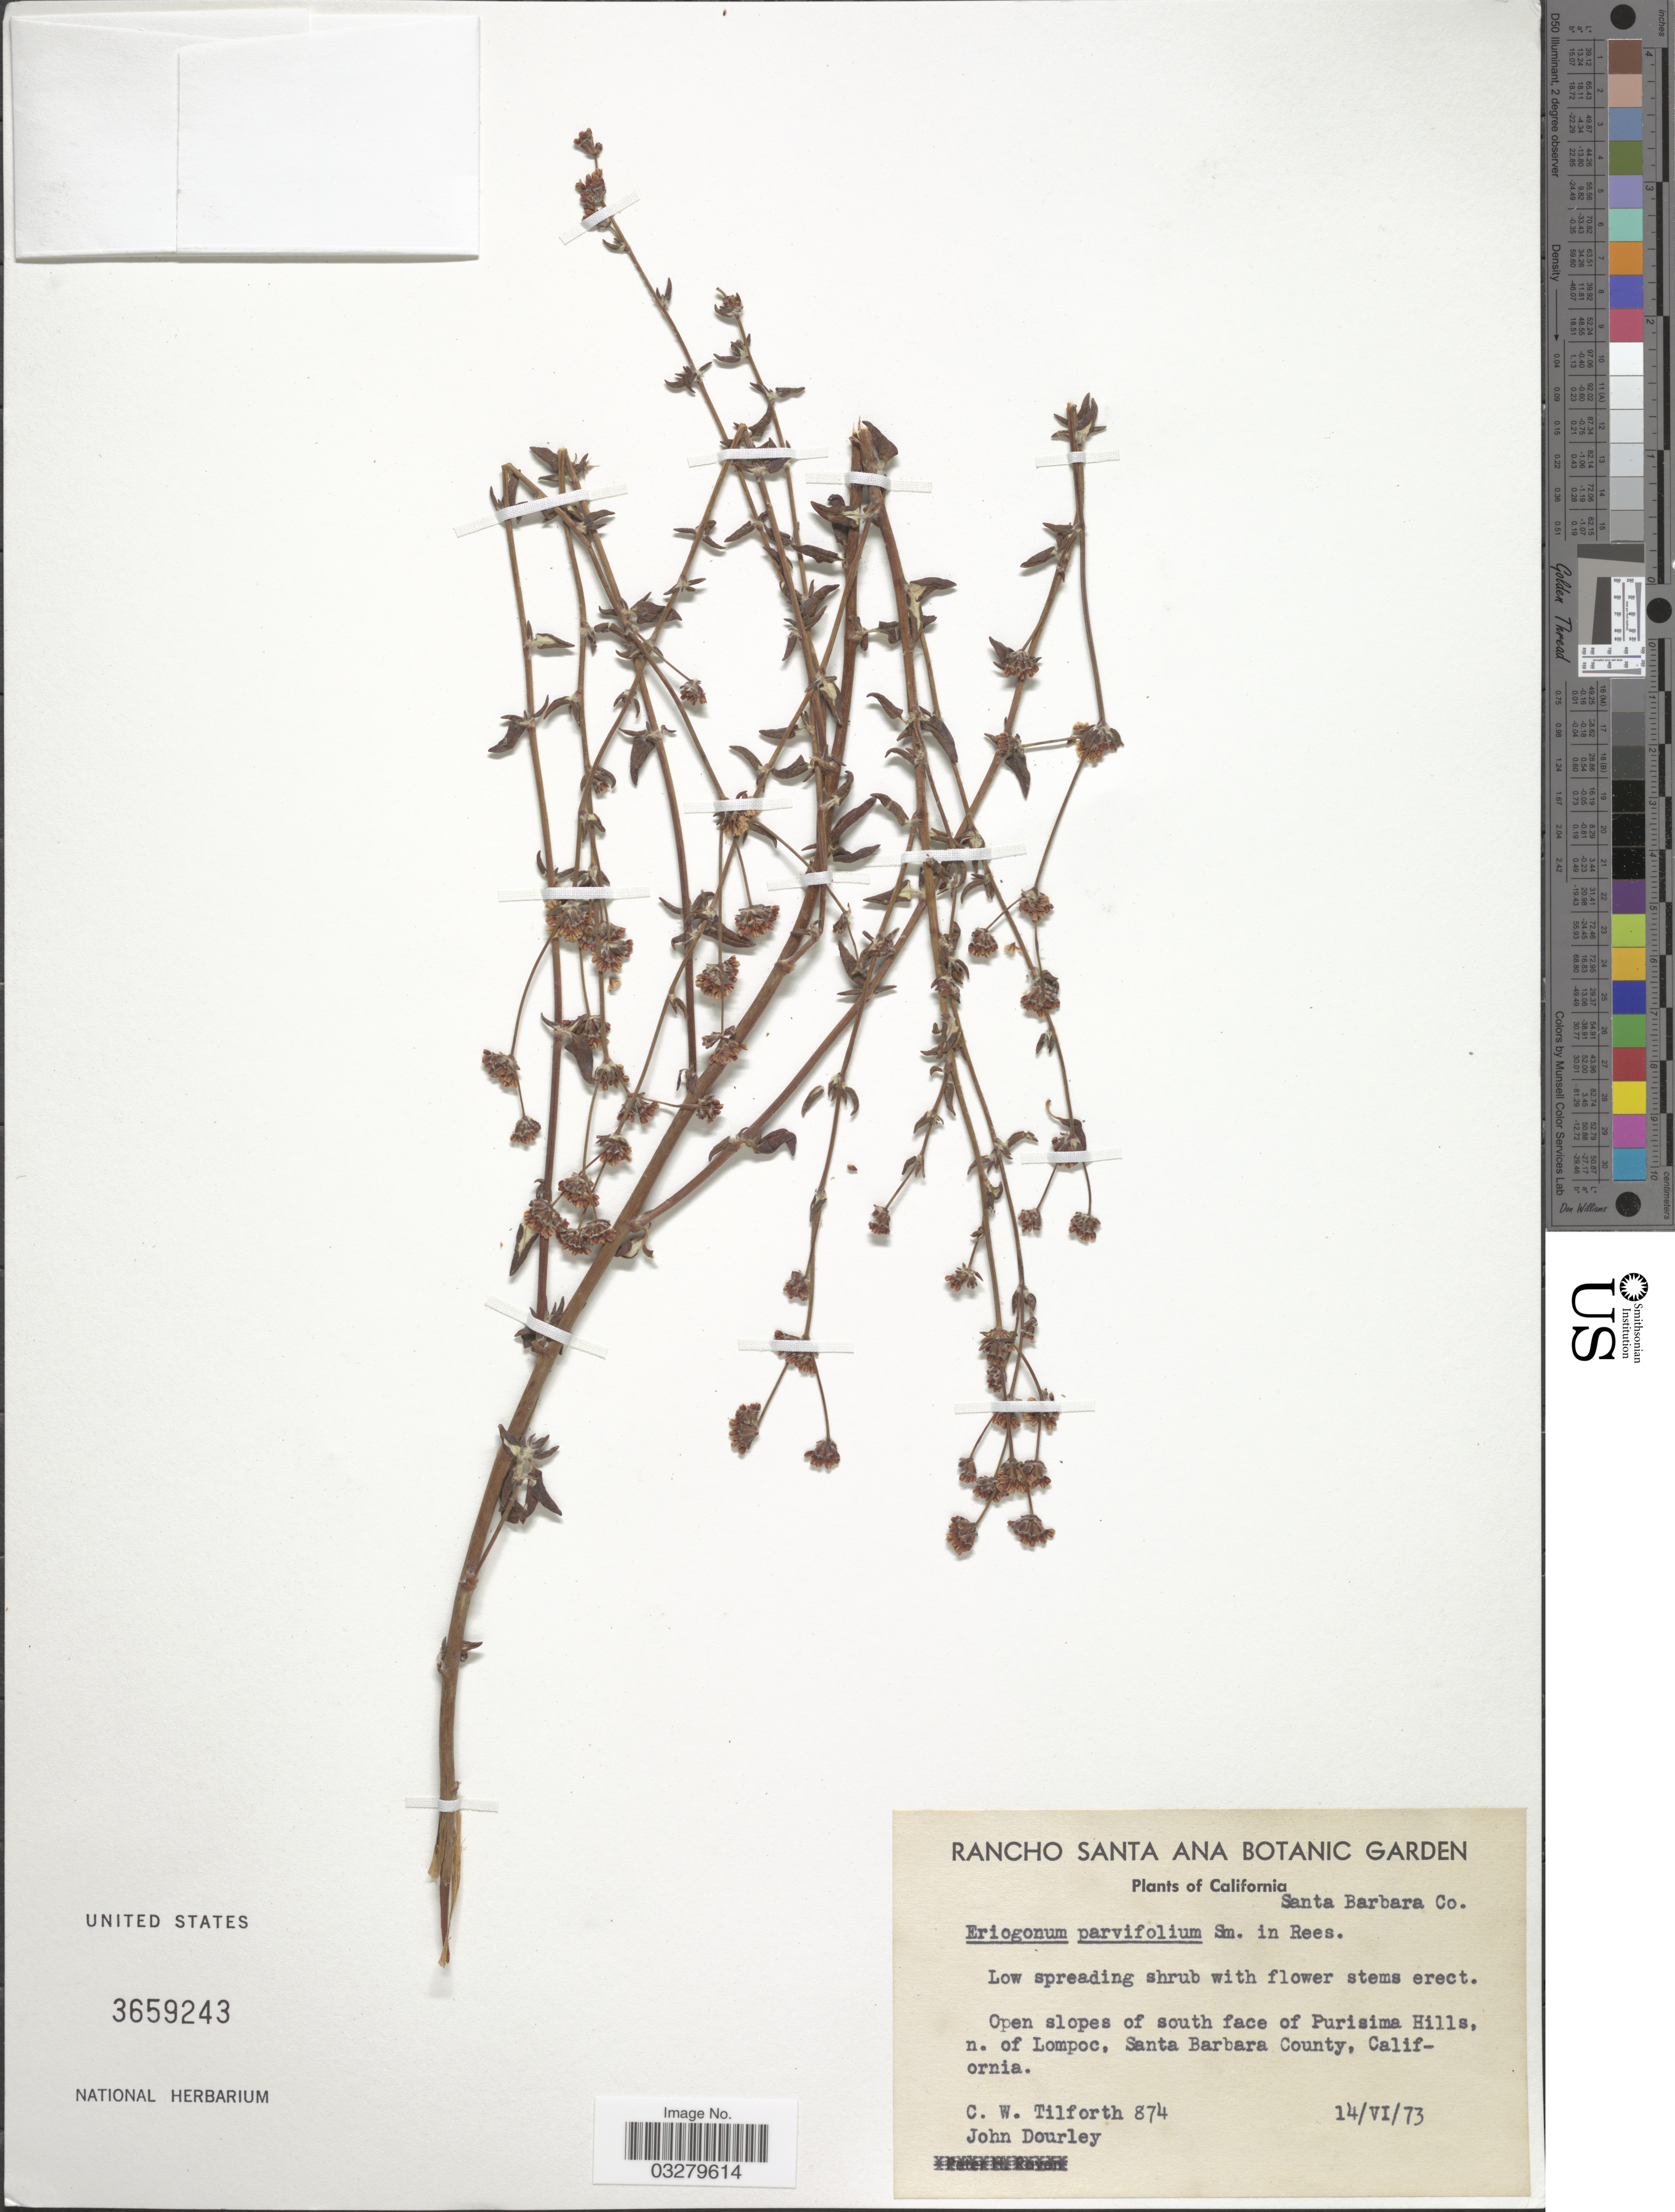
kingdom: Plantae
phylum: Tracheophyta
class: Magnoliopsida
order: Caryophyllales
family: Polygonaceae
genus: Eriogonum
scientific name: Eriogonum parviflorum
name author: Nutt.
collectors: C. Tilforth & J. Dourley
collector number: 874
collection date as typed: Transcribed d/m/y: 14/6/73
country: United States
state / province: California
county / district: Santa Barbara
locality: Santa Barbara Co. Open slopes of south face of Purisima Hills, n. of Lompoc.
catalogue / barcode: US 3659243